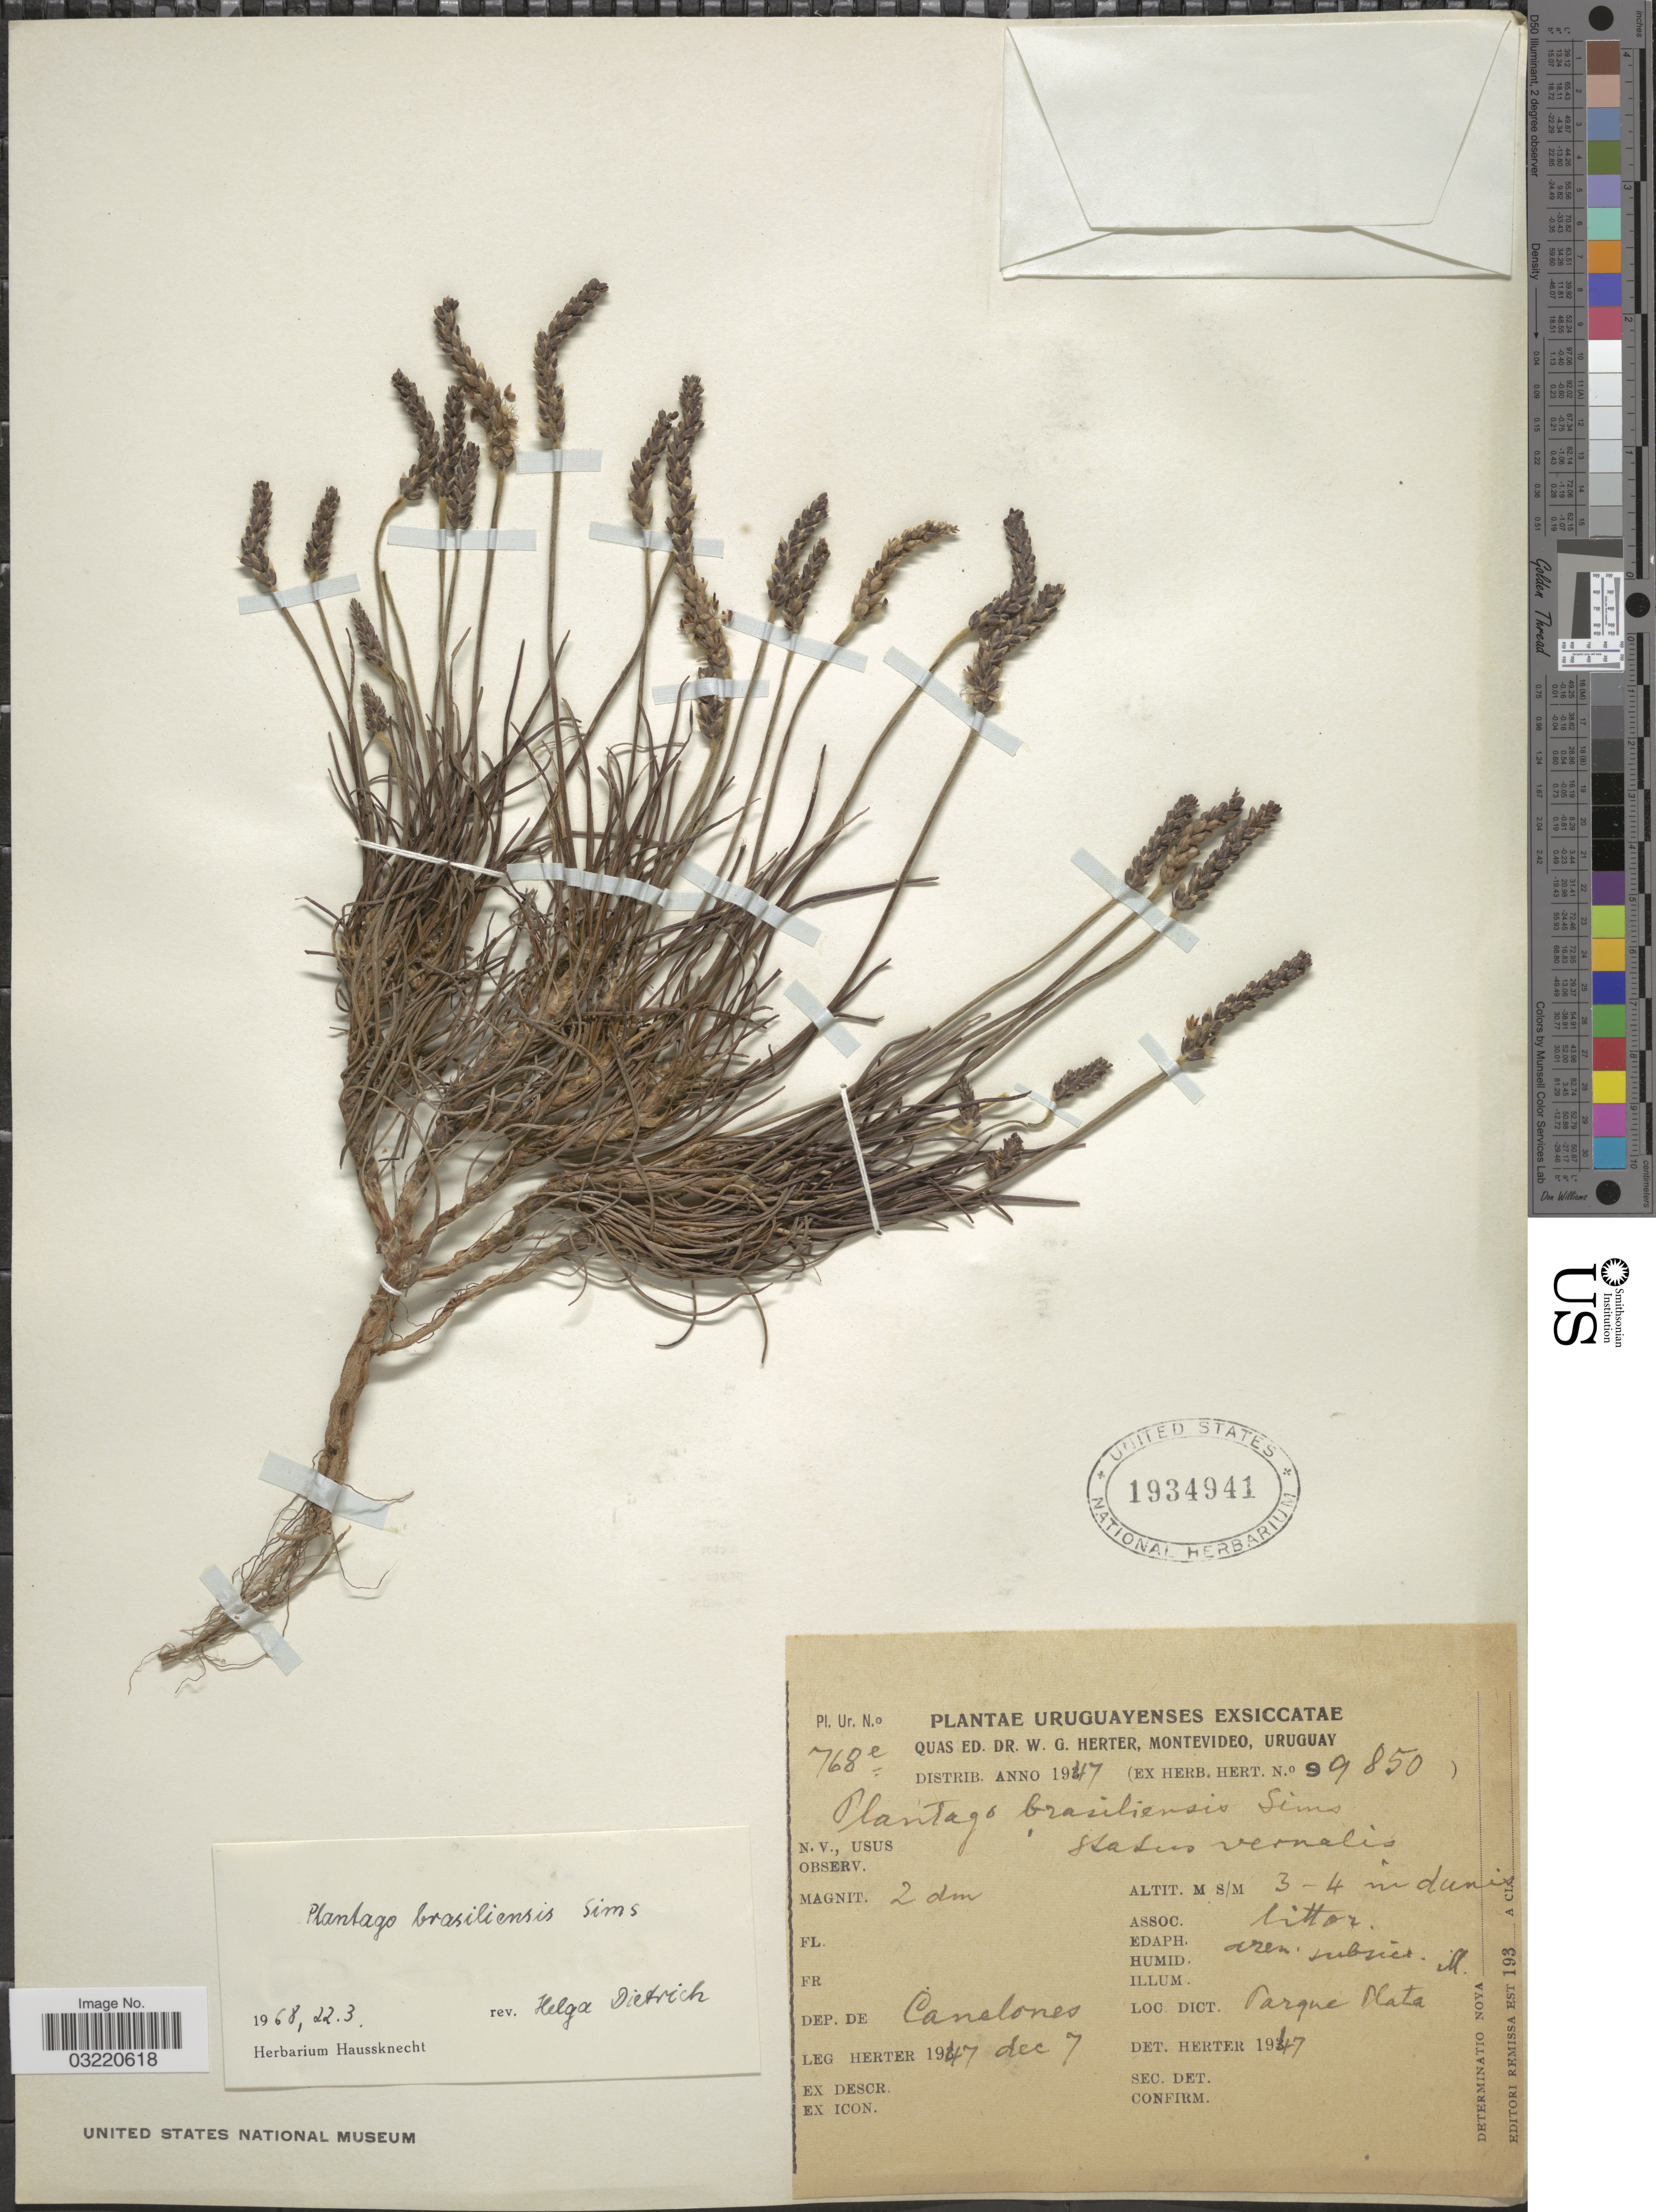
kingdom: Plantae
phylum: Tracheophyta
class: Magnoliopsida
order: Lamiales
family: Plantaginaceae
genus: Plantago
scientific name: Plantago brasiliensis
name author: Sims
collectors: W. G. Herter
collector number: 768e/99850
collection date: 1947-12-07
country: Uruguay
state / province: Canelones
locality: Dep. de Canalones. Parque Plata.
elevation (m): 3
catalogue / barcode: US 1934941